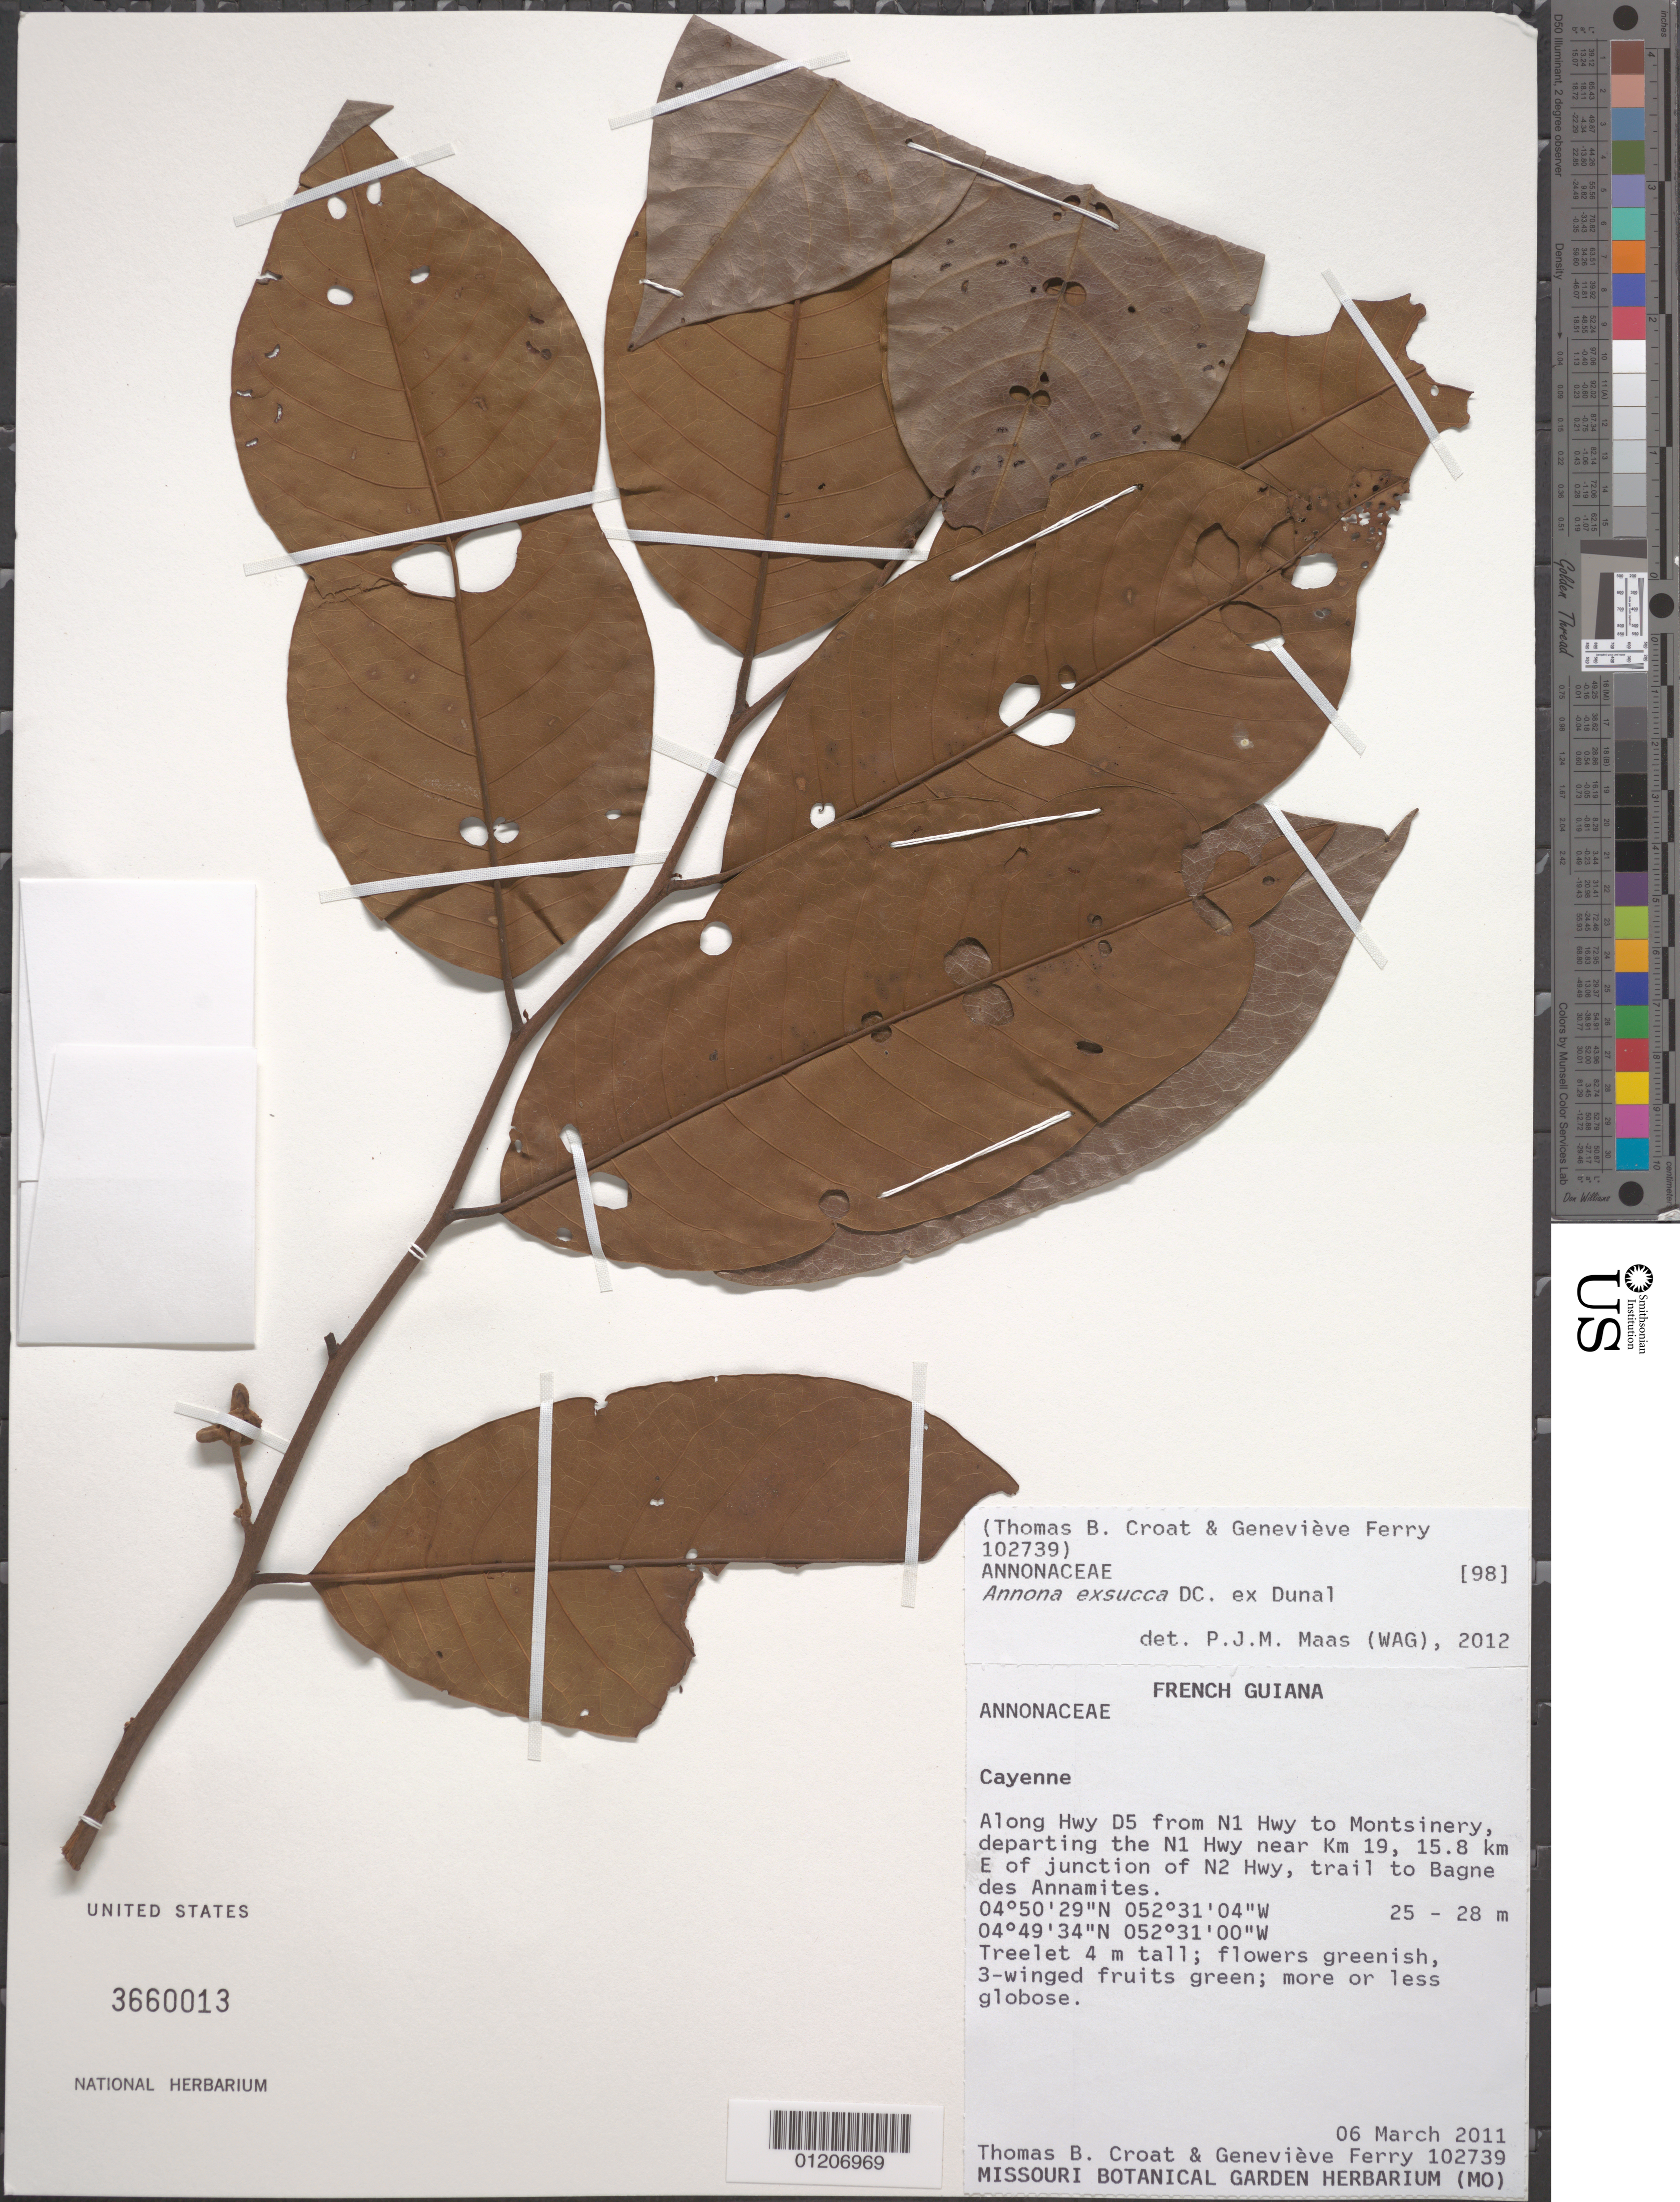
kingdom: Plantae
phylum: Tracheophyta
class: Magnoliopsida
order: Magnoliales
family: Annonaceae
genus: Annona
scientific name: Annona exsucca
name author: DC. ex Dunal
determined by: Maas, Paul J. M.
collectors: T. B. Croat & G. Ferry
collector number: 102739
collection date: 2011-03-06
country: French Guiana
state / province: Cayenne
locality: Along Hwy D5 from N1 Hwy to Montsinery, departing the N1 Hwy near Km19, 15.8km E of junction of N2 Hwy, trail to Bagne des Annamites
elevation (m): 25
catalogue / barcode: US 3660013